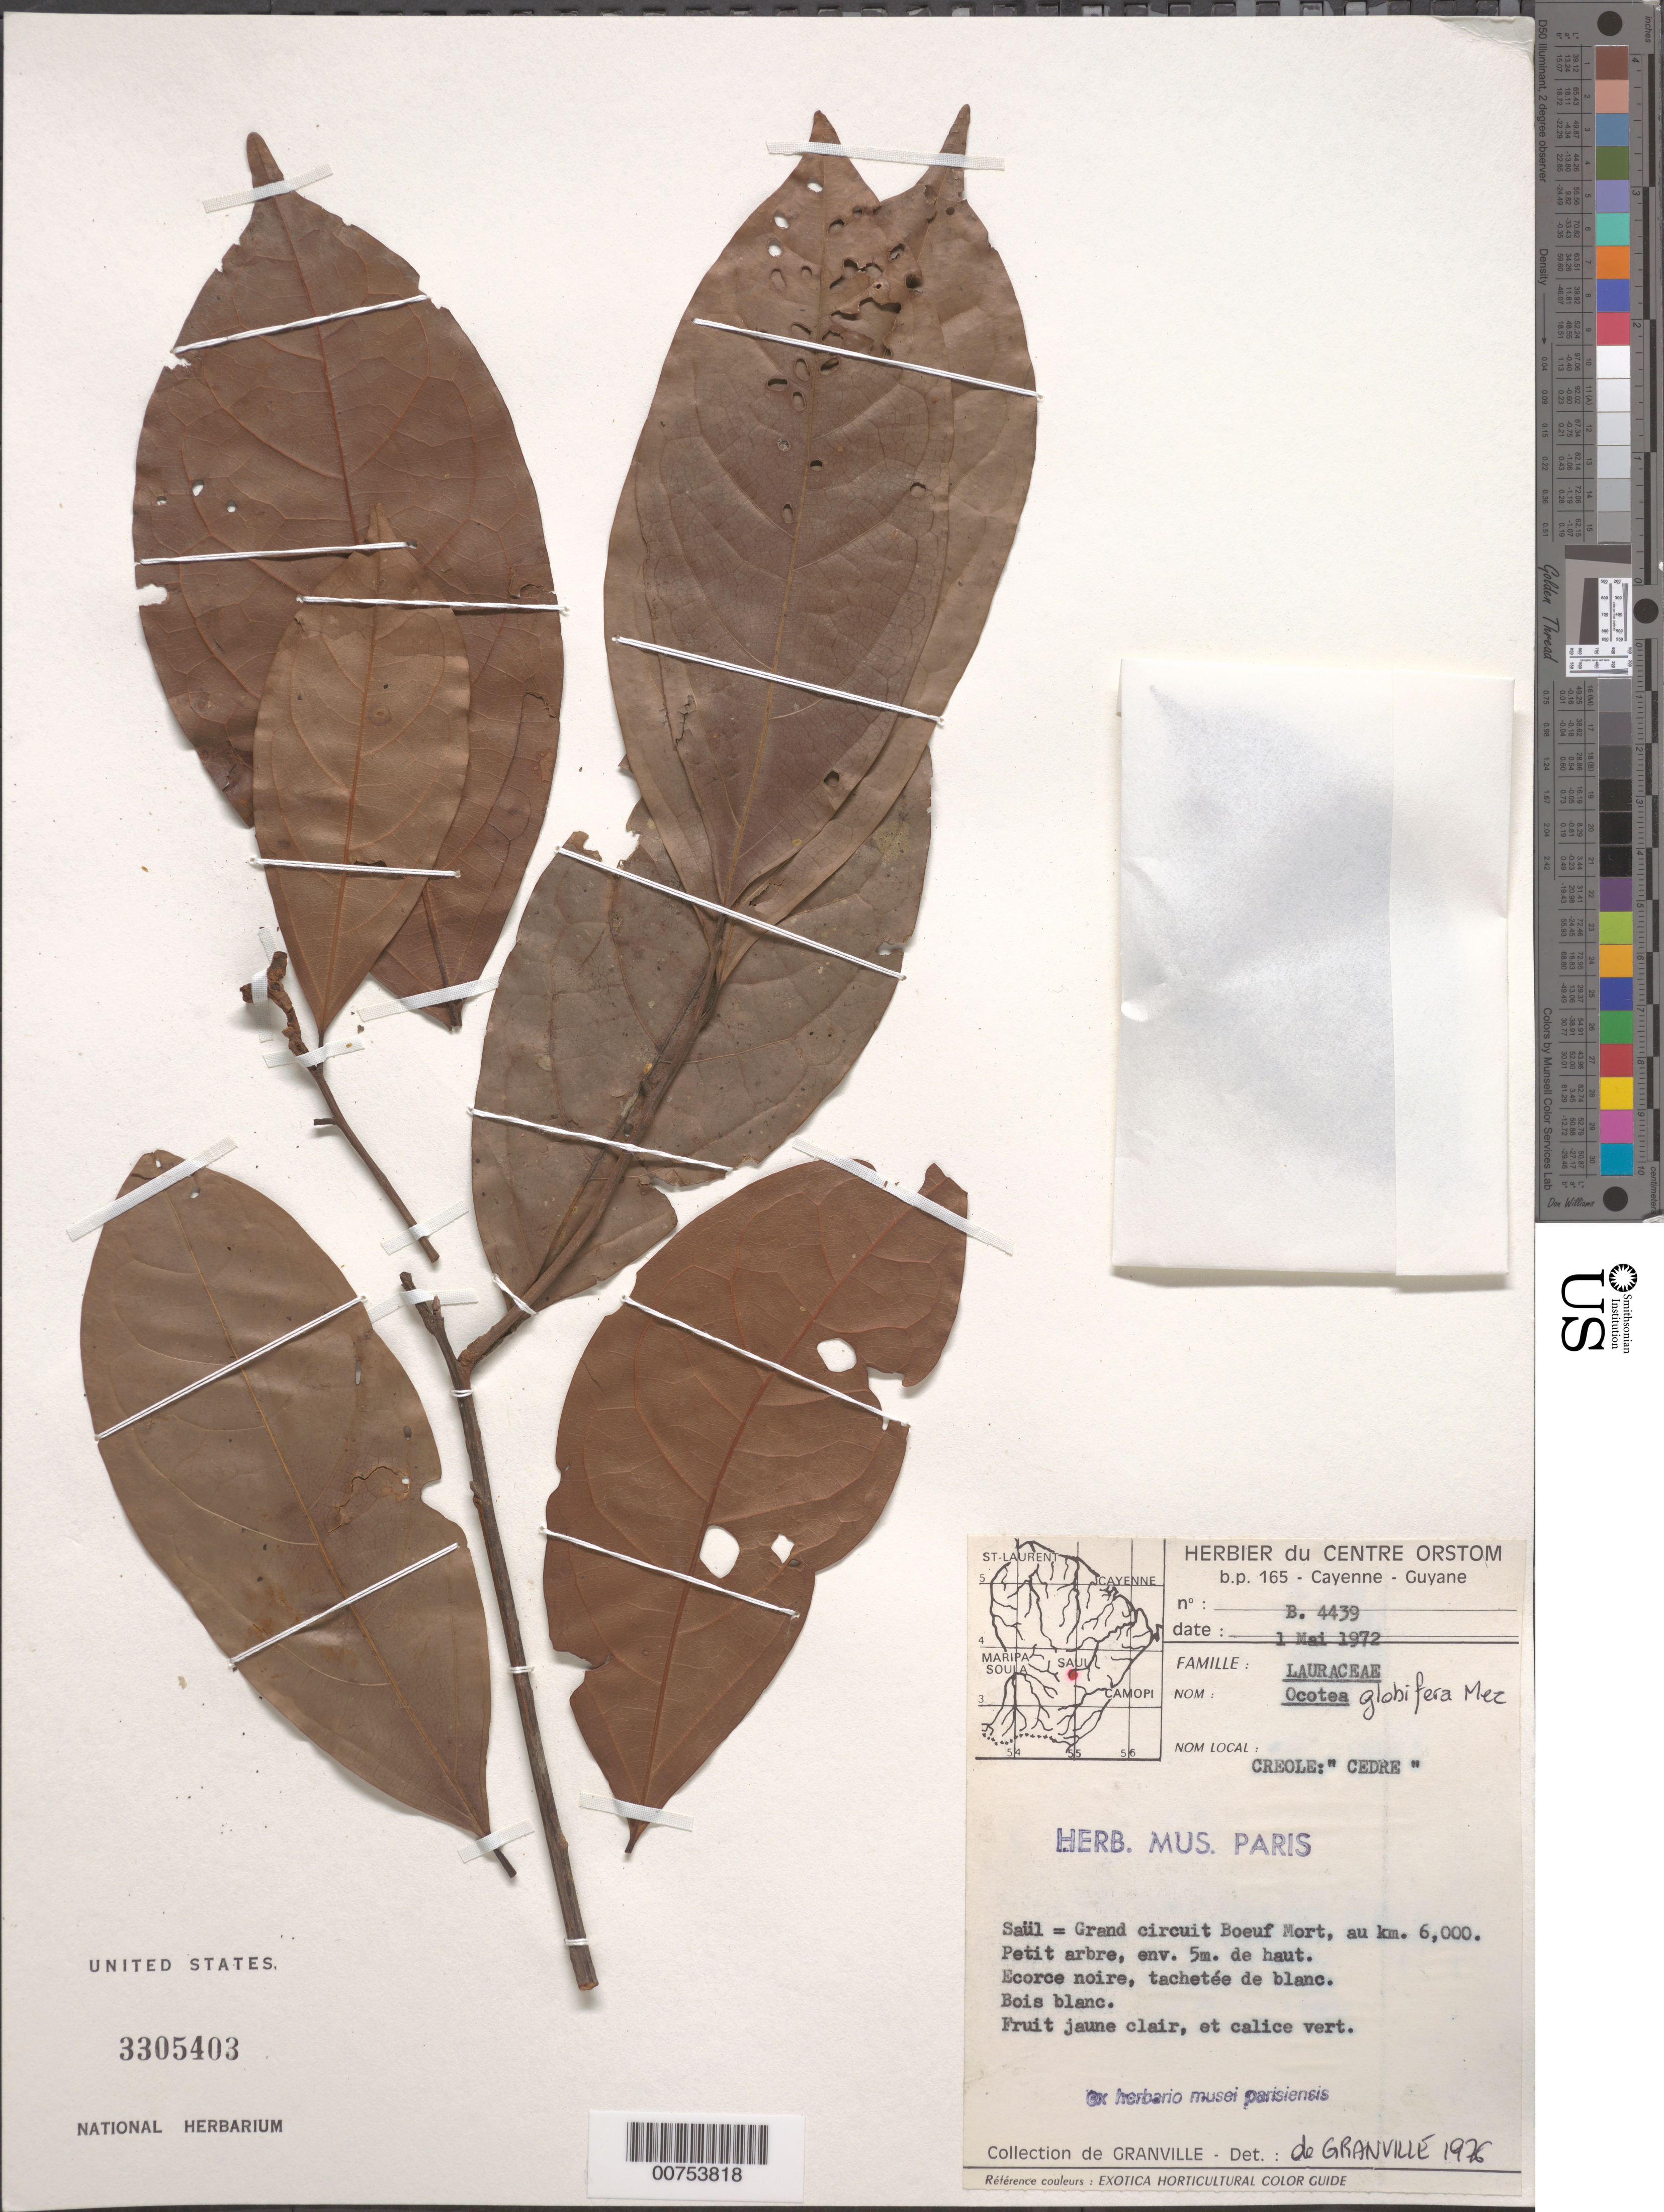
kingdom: Plantae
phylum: Tracheophyta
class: Magnoliopsida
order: Laurales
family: Lauraceae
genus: Ocotea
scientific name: Ocotea globifera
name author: Mez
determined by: Granville, J. J. de, (CAY), Institut de Recherche pour le Developpement (IRD) (FRENCH GUIANA)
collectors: J.-J. de Granville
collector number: B 4439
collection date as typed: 1-May-72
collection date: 1972-05-01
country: French Guiana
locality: Saül, Grand Circuit Boeuf Mort, km 6.0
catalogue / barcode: US 3305403